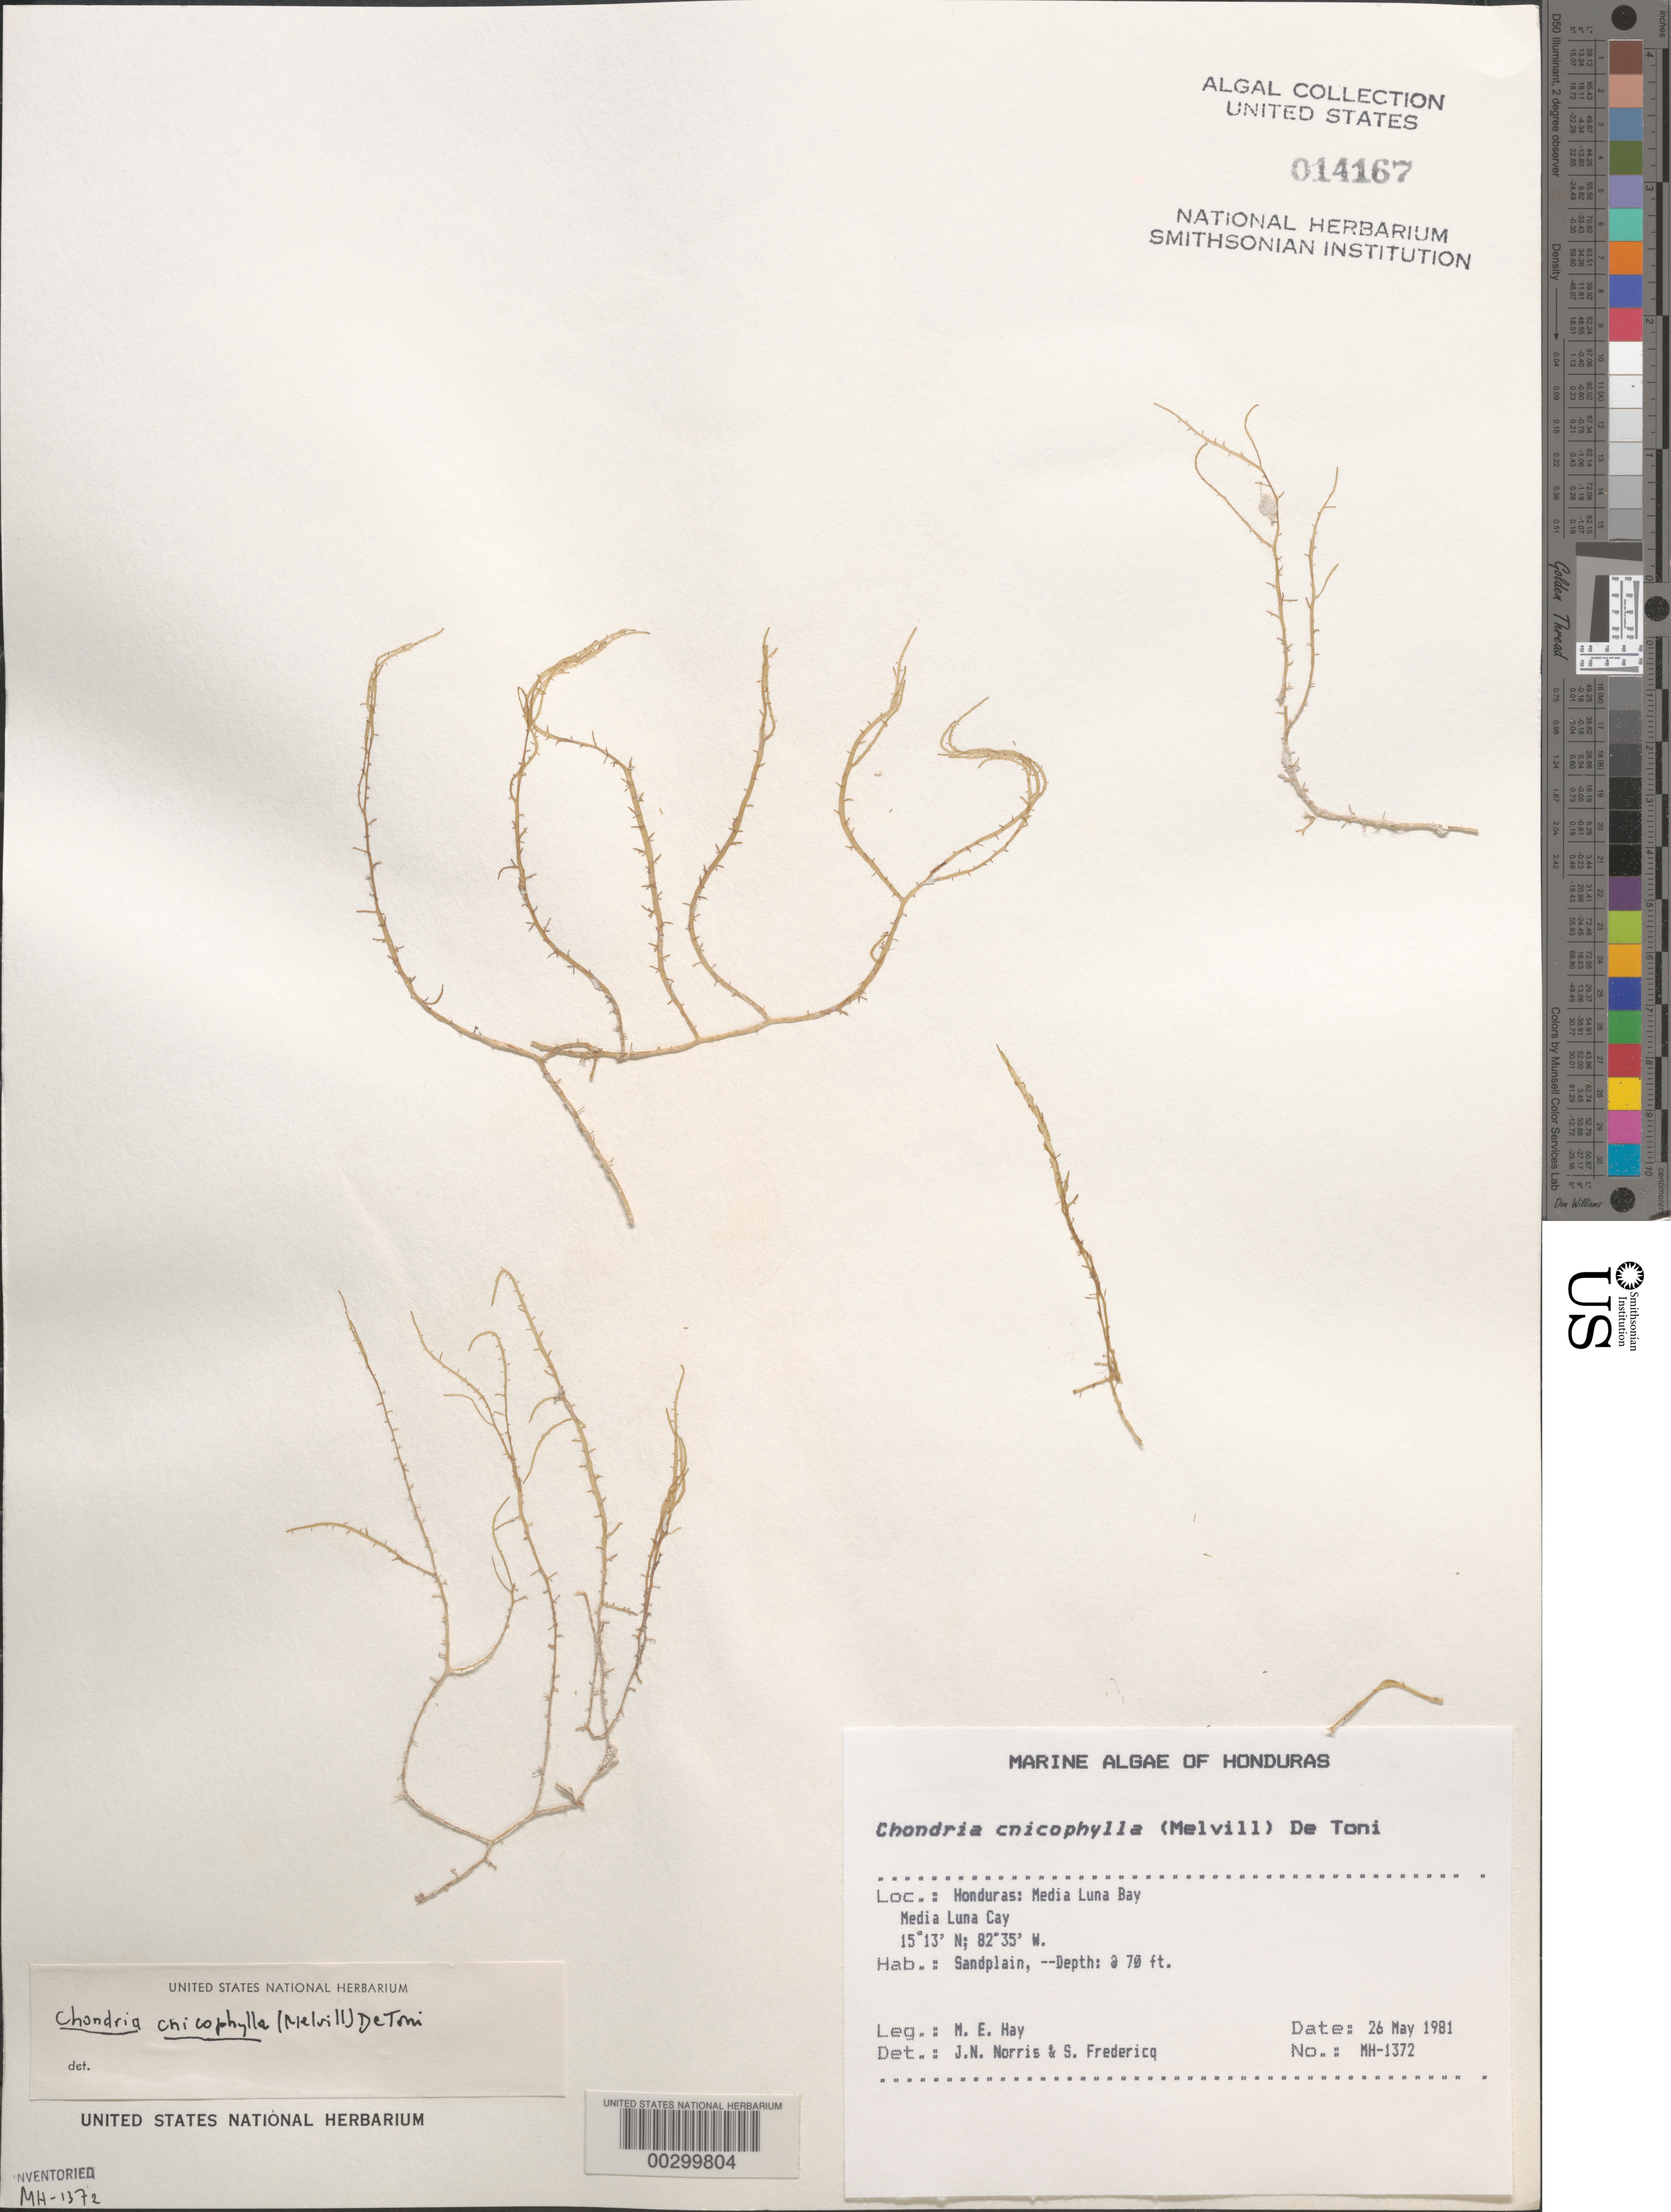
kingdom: Plantae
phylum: Rhodophyta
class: Florideophyceae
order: Ceramiales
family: Rhodomelaceae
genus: Chondria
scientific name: Chondria cnicophylla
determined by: Norris, J. N.; Fredericq, S.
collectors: M. E. Hay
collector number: MEH-1372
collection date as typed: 26 May 1981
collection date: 1981-05-26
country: Honduras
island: Media Luna Cay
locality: Media Luna Bay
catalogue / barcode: US 14167